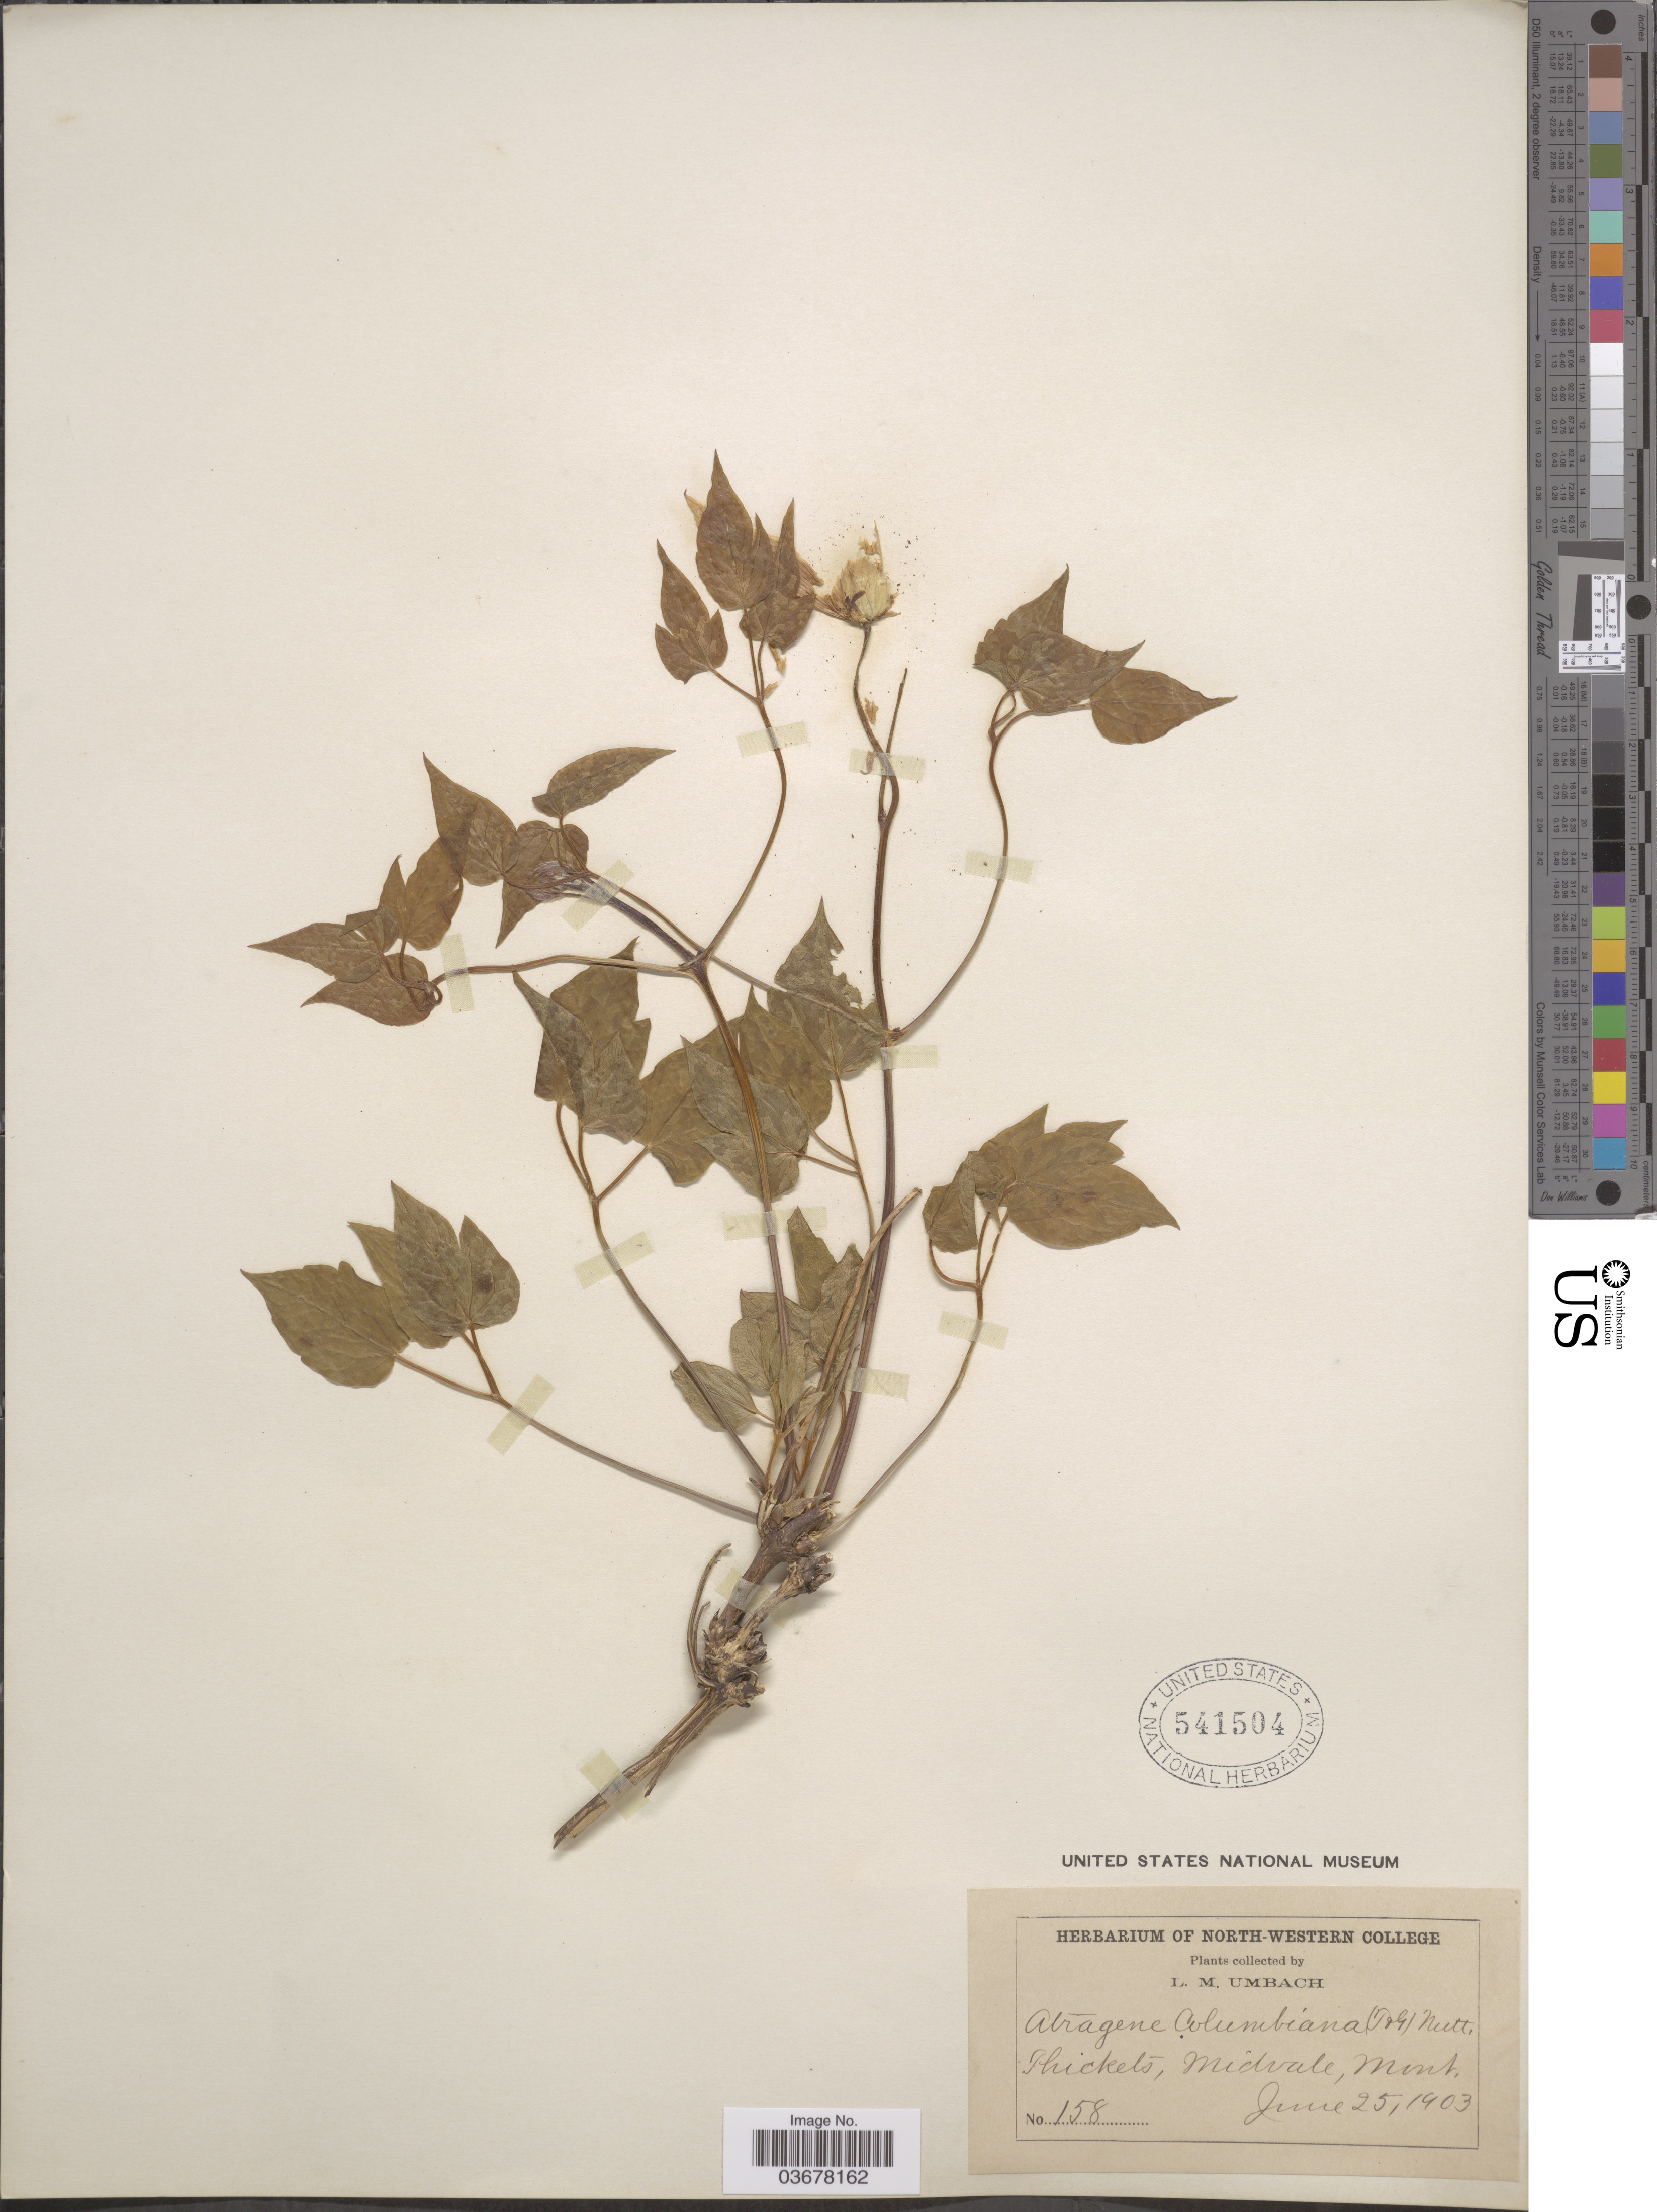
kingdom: Plantae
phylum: Tracheophyta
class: Magnoliopsida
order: Ranunculales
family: Ranunculaceae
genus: Clematis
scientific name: Clematis occidentalis var. grosseserrata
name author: (Rydb.) J.S. Pringle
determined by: Strong, M. T., (US), Smithsonian Institution - National Museum of Natural History (UNITED STATES)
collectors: L. M. Umbach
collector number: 158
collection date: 1903-06-25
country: United States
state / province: Montana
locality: Midvale.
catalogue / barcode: US 541504